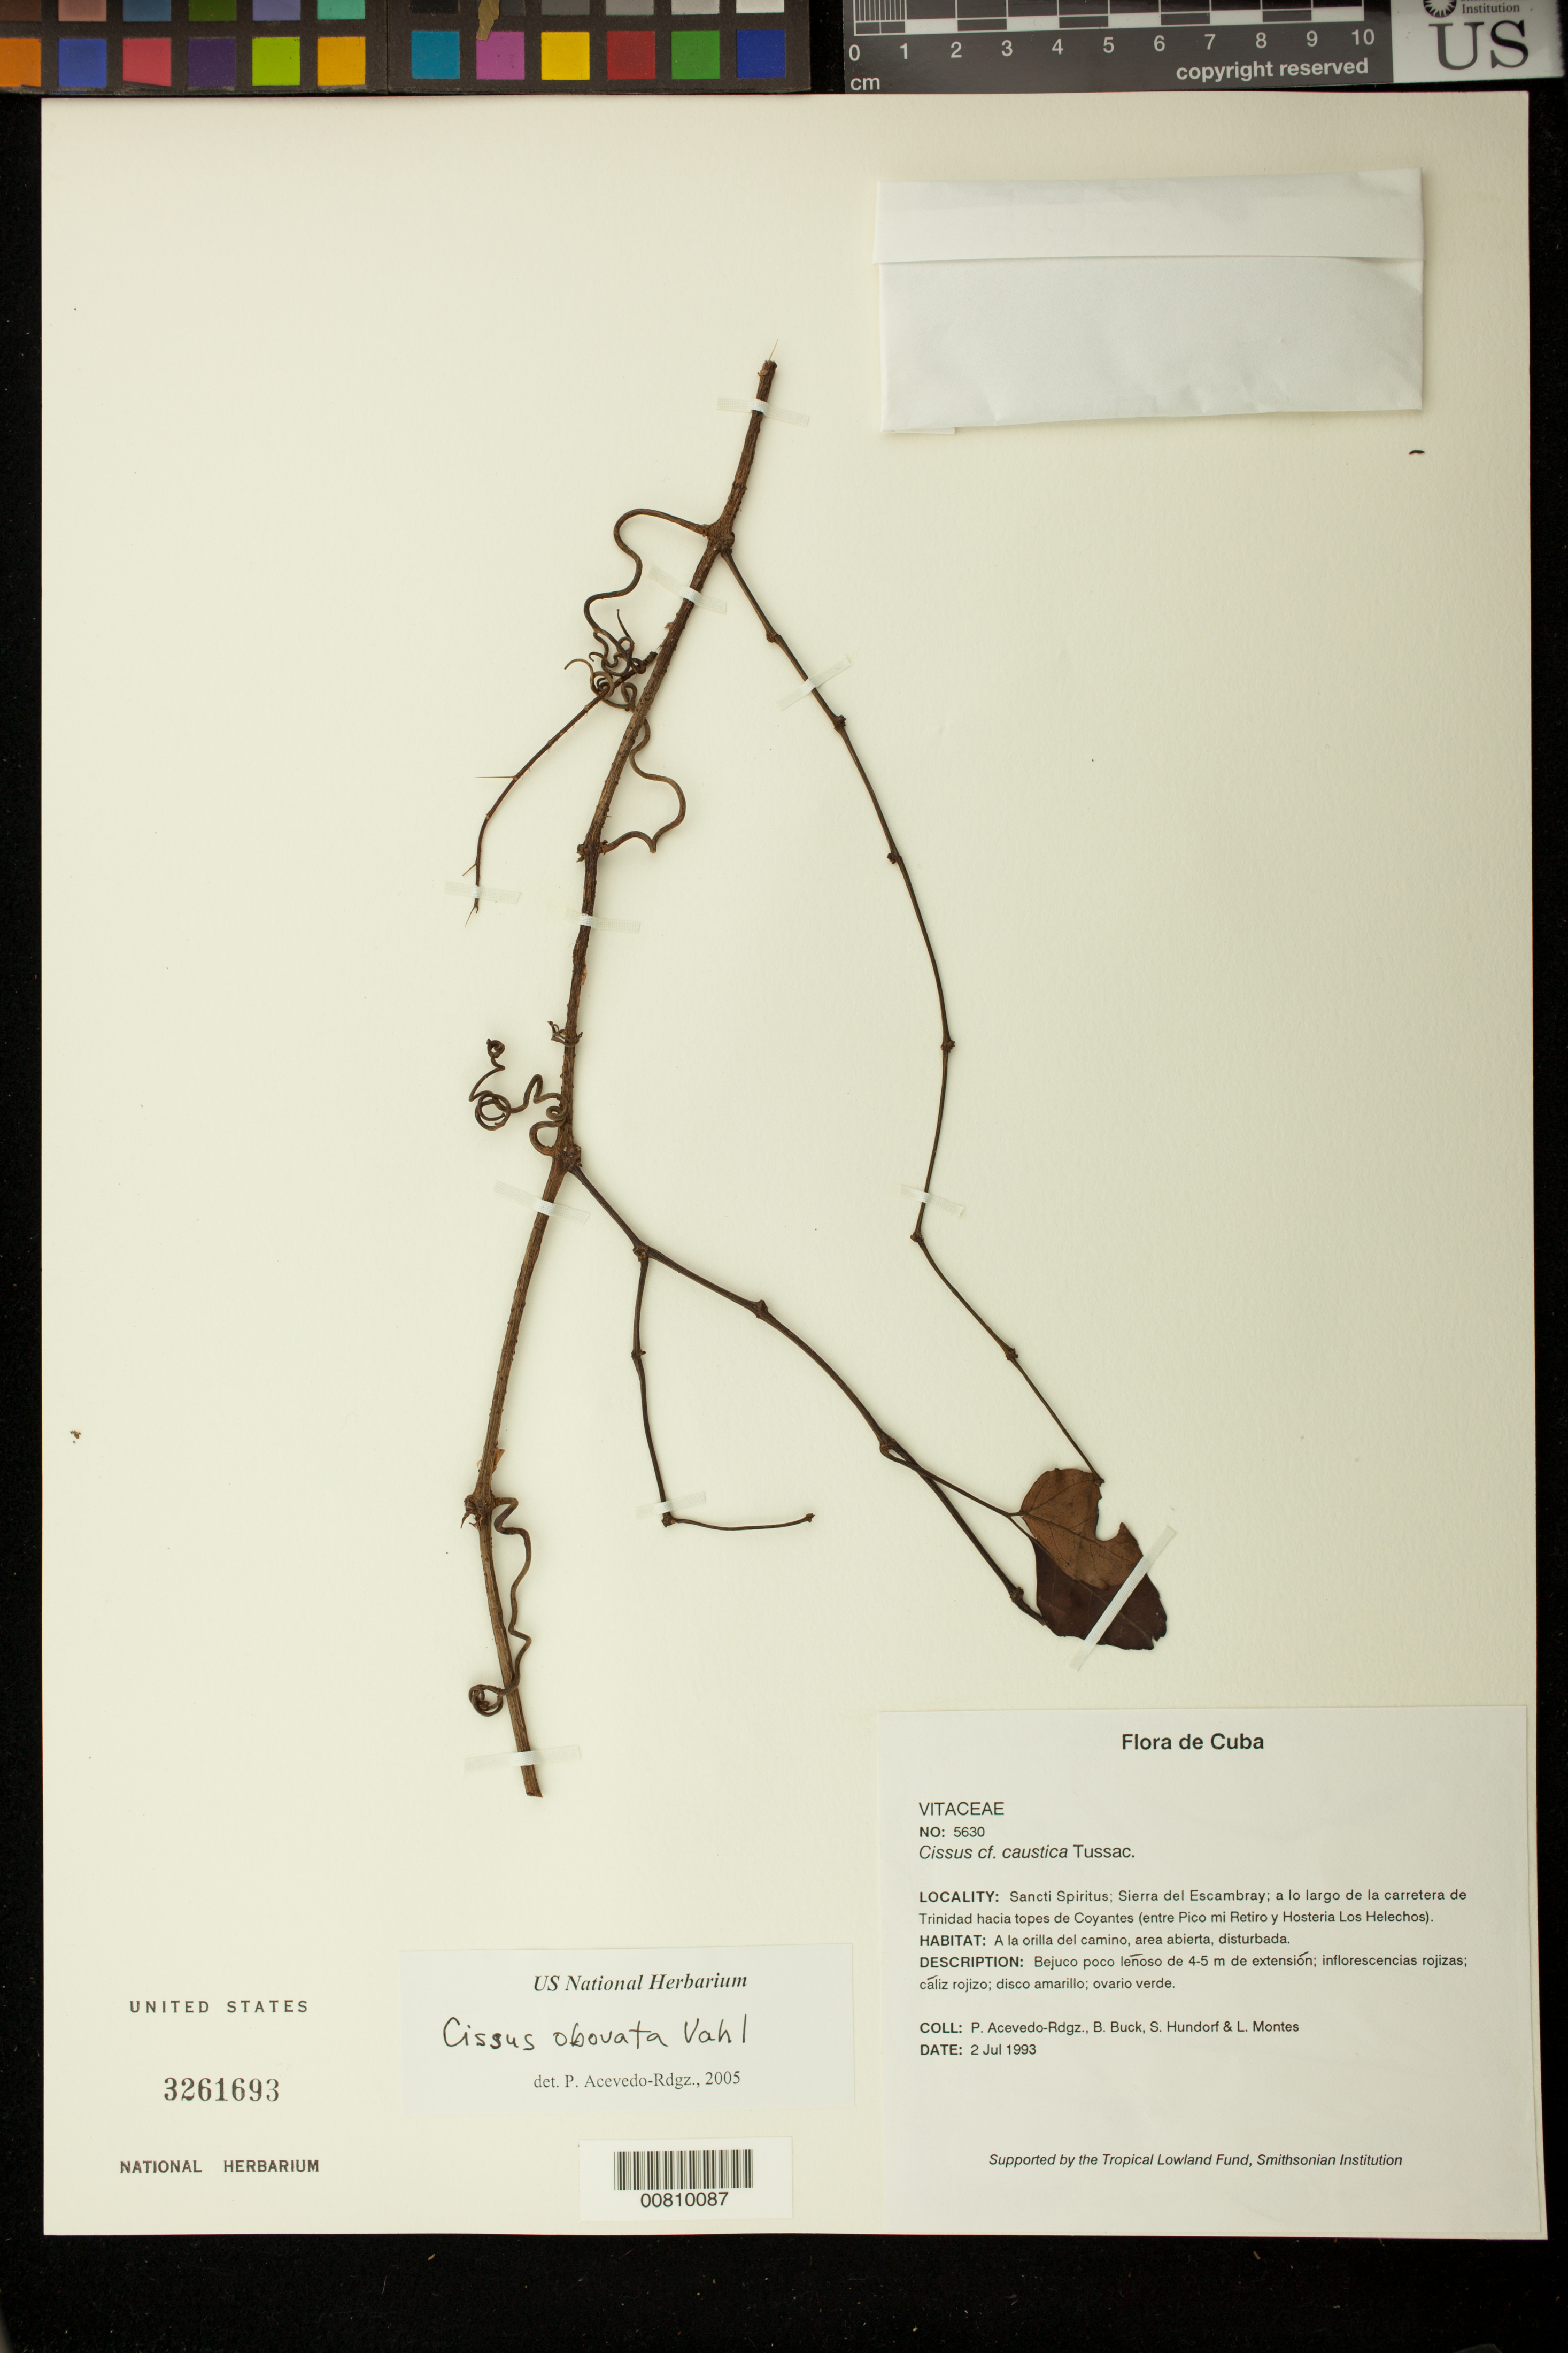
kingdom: Plantae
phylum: Tracheophyta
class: Magnoliopsida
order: Vitales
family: Vitaceae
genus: Cissus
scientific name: Cissus obovata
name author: Vahl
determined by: Acevedo-Rodríguez, P., (BOT), Smithsonian Institution - National Museum of Natural History (UNITED STATES)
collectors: P. Acevedo-Rodr., B. Buck, S. Hundorf & L. Montes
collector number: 5630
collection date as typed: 02 Jul 1993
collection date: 1993-07-02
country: Cuba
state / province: Sancti Spiritus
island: Cuba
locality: Sierra del Escambray; a lo largo de la carretera de Trinidad hacia topes de Coyantes (entre Pico mi Retiro y Hosteria Los Helechos)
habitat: A la orilla del camino, area abierta, disturbada.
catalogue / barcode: US 3261693